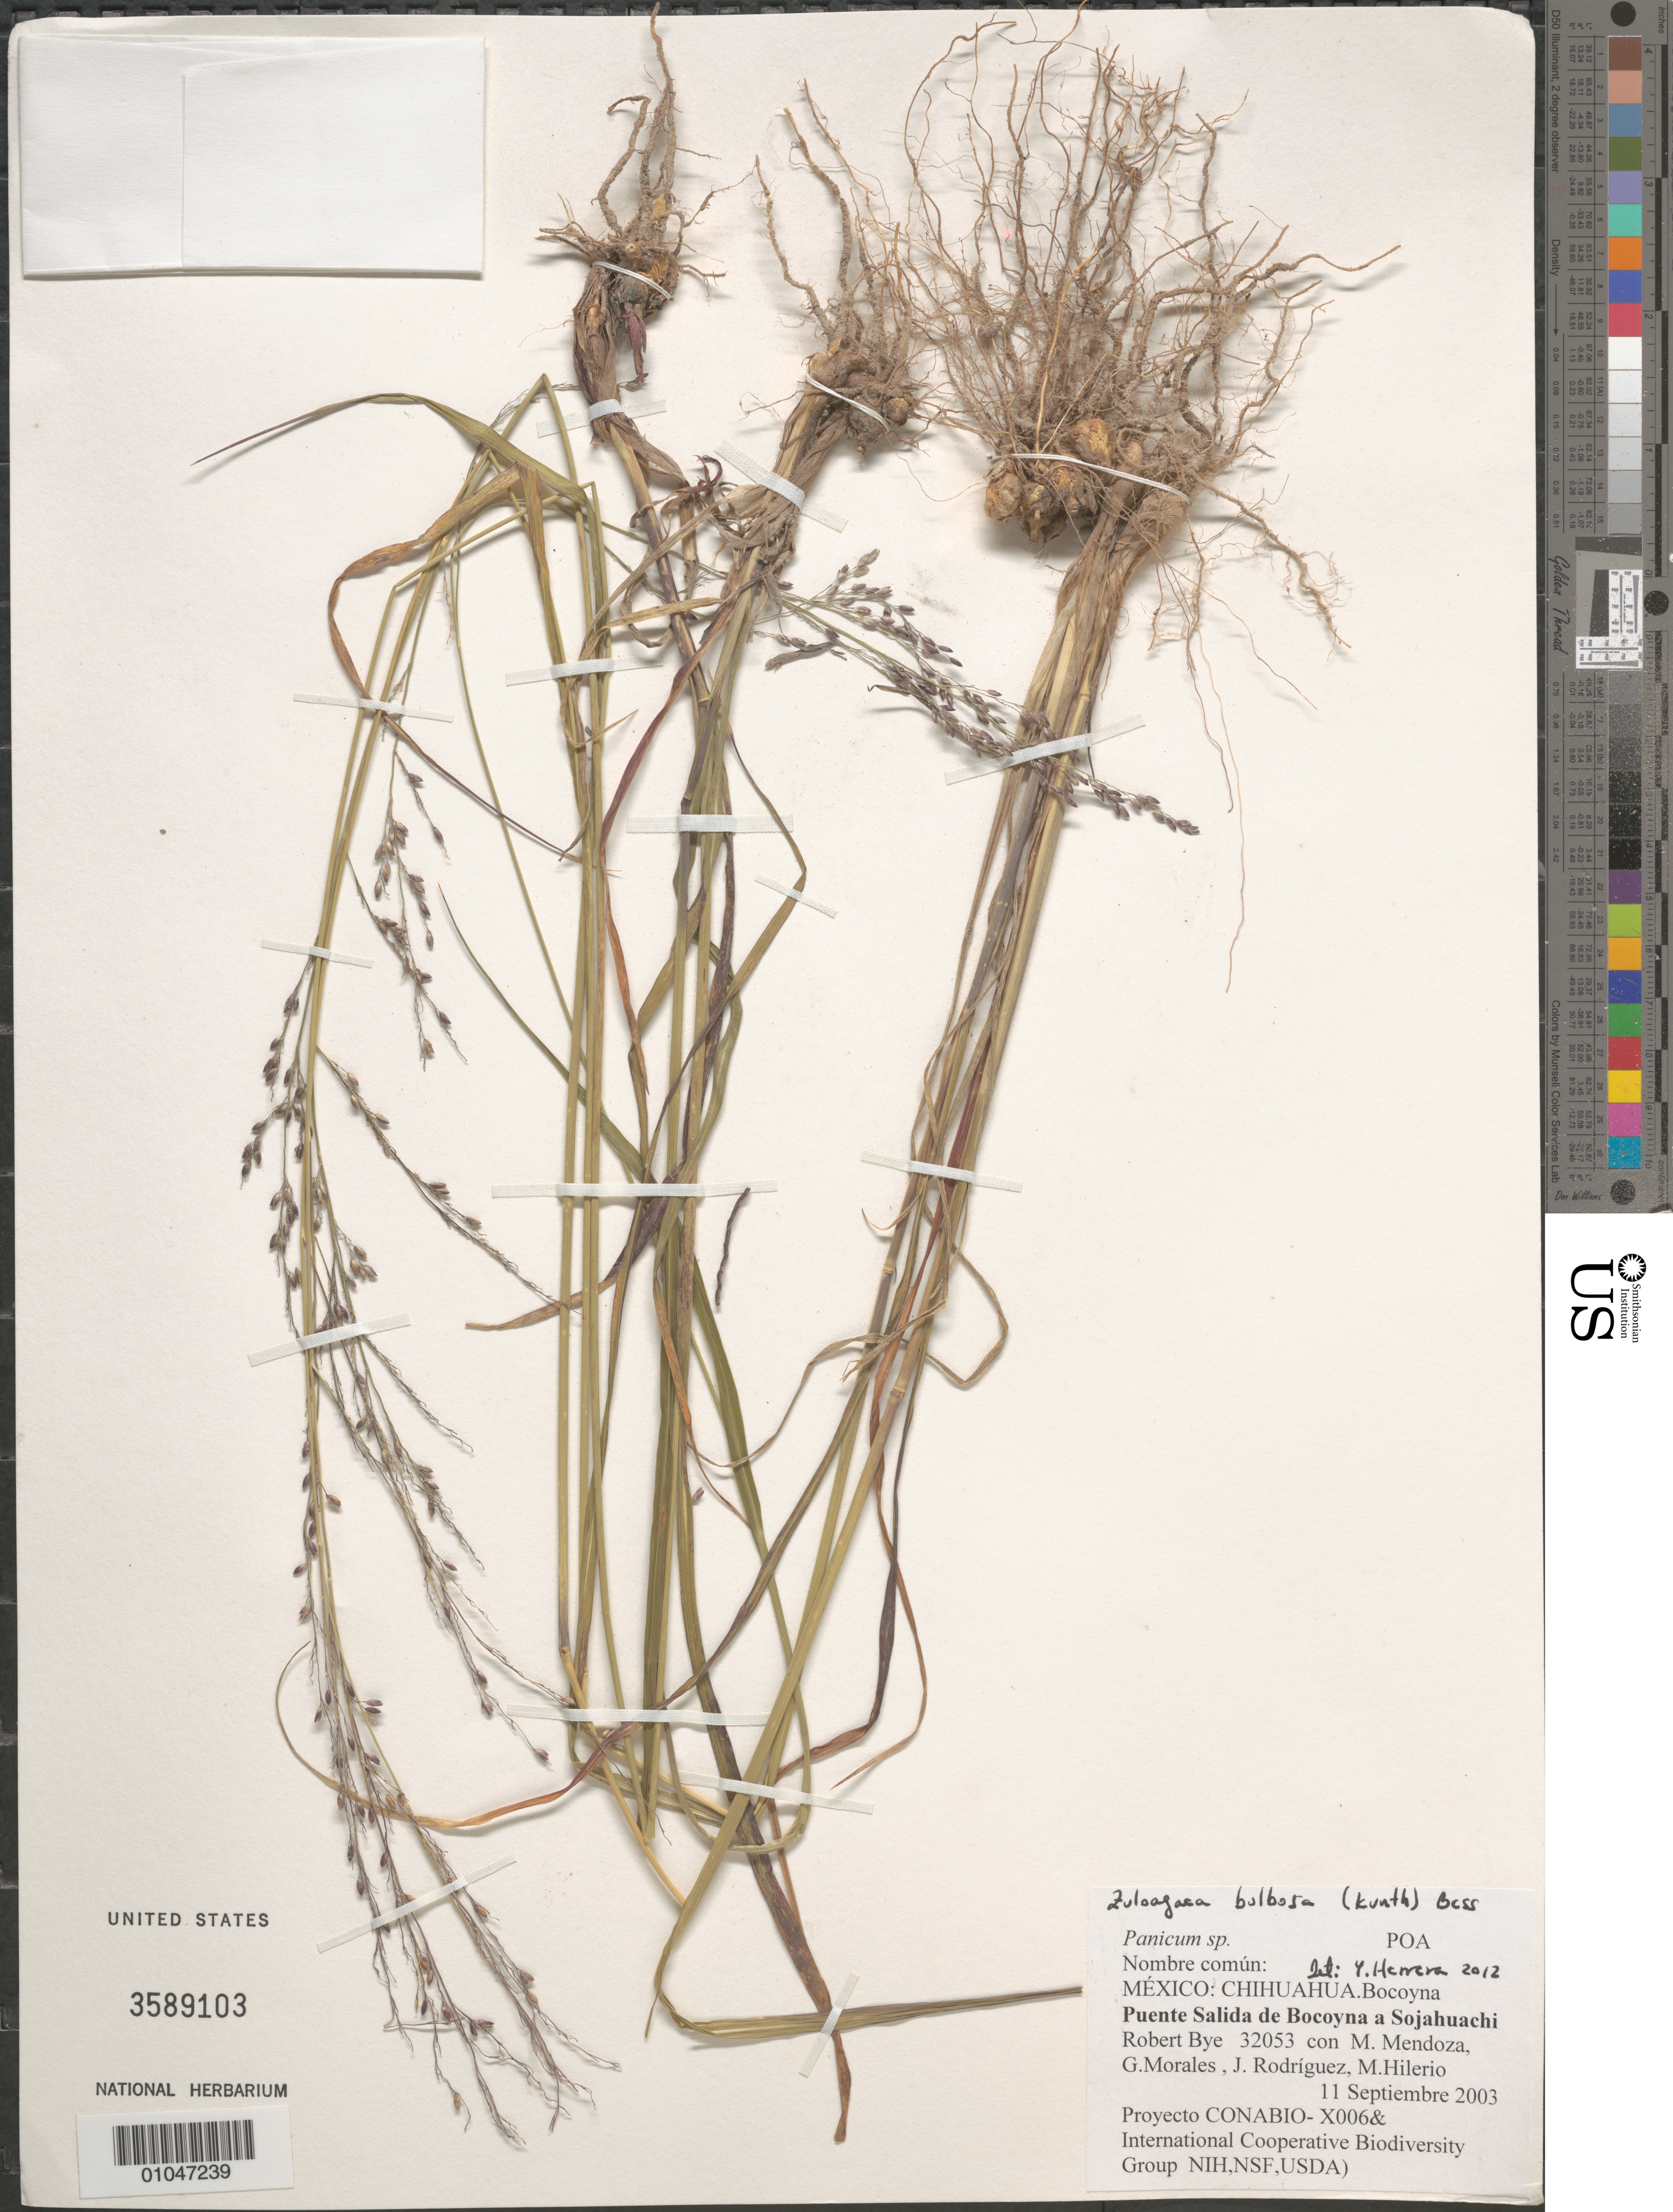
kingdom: Plantae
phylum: Tracheophyta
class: Liliopsida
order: Poales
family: Poaceae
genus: Zuloagaea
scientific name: Zuloagaea bulbosa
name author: (Kunth) E. Bess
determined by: Herrera Arrieta, Y., (CIIDIR), Instituto Politecnico Nacional (MEXICO)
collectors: R. A. Bye, M. Mendoza Garcia, G. Morales, J. Rodríguez & M. Hilerio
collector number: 32053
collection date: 2003-09-11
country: Mexico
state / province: Chihuahua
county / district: Bocoyna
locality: Puente Salida de Bocoyna a Sojahuachi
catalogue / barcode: US 3589103